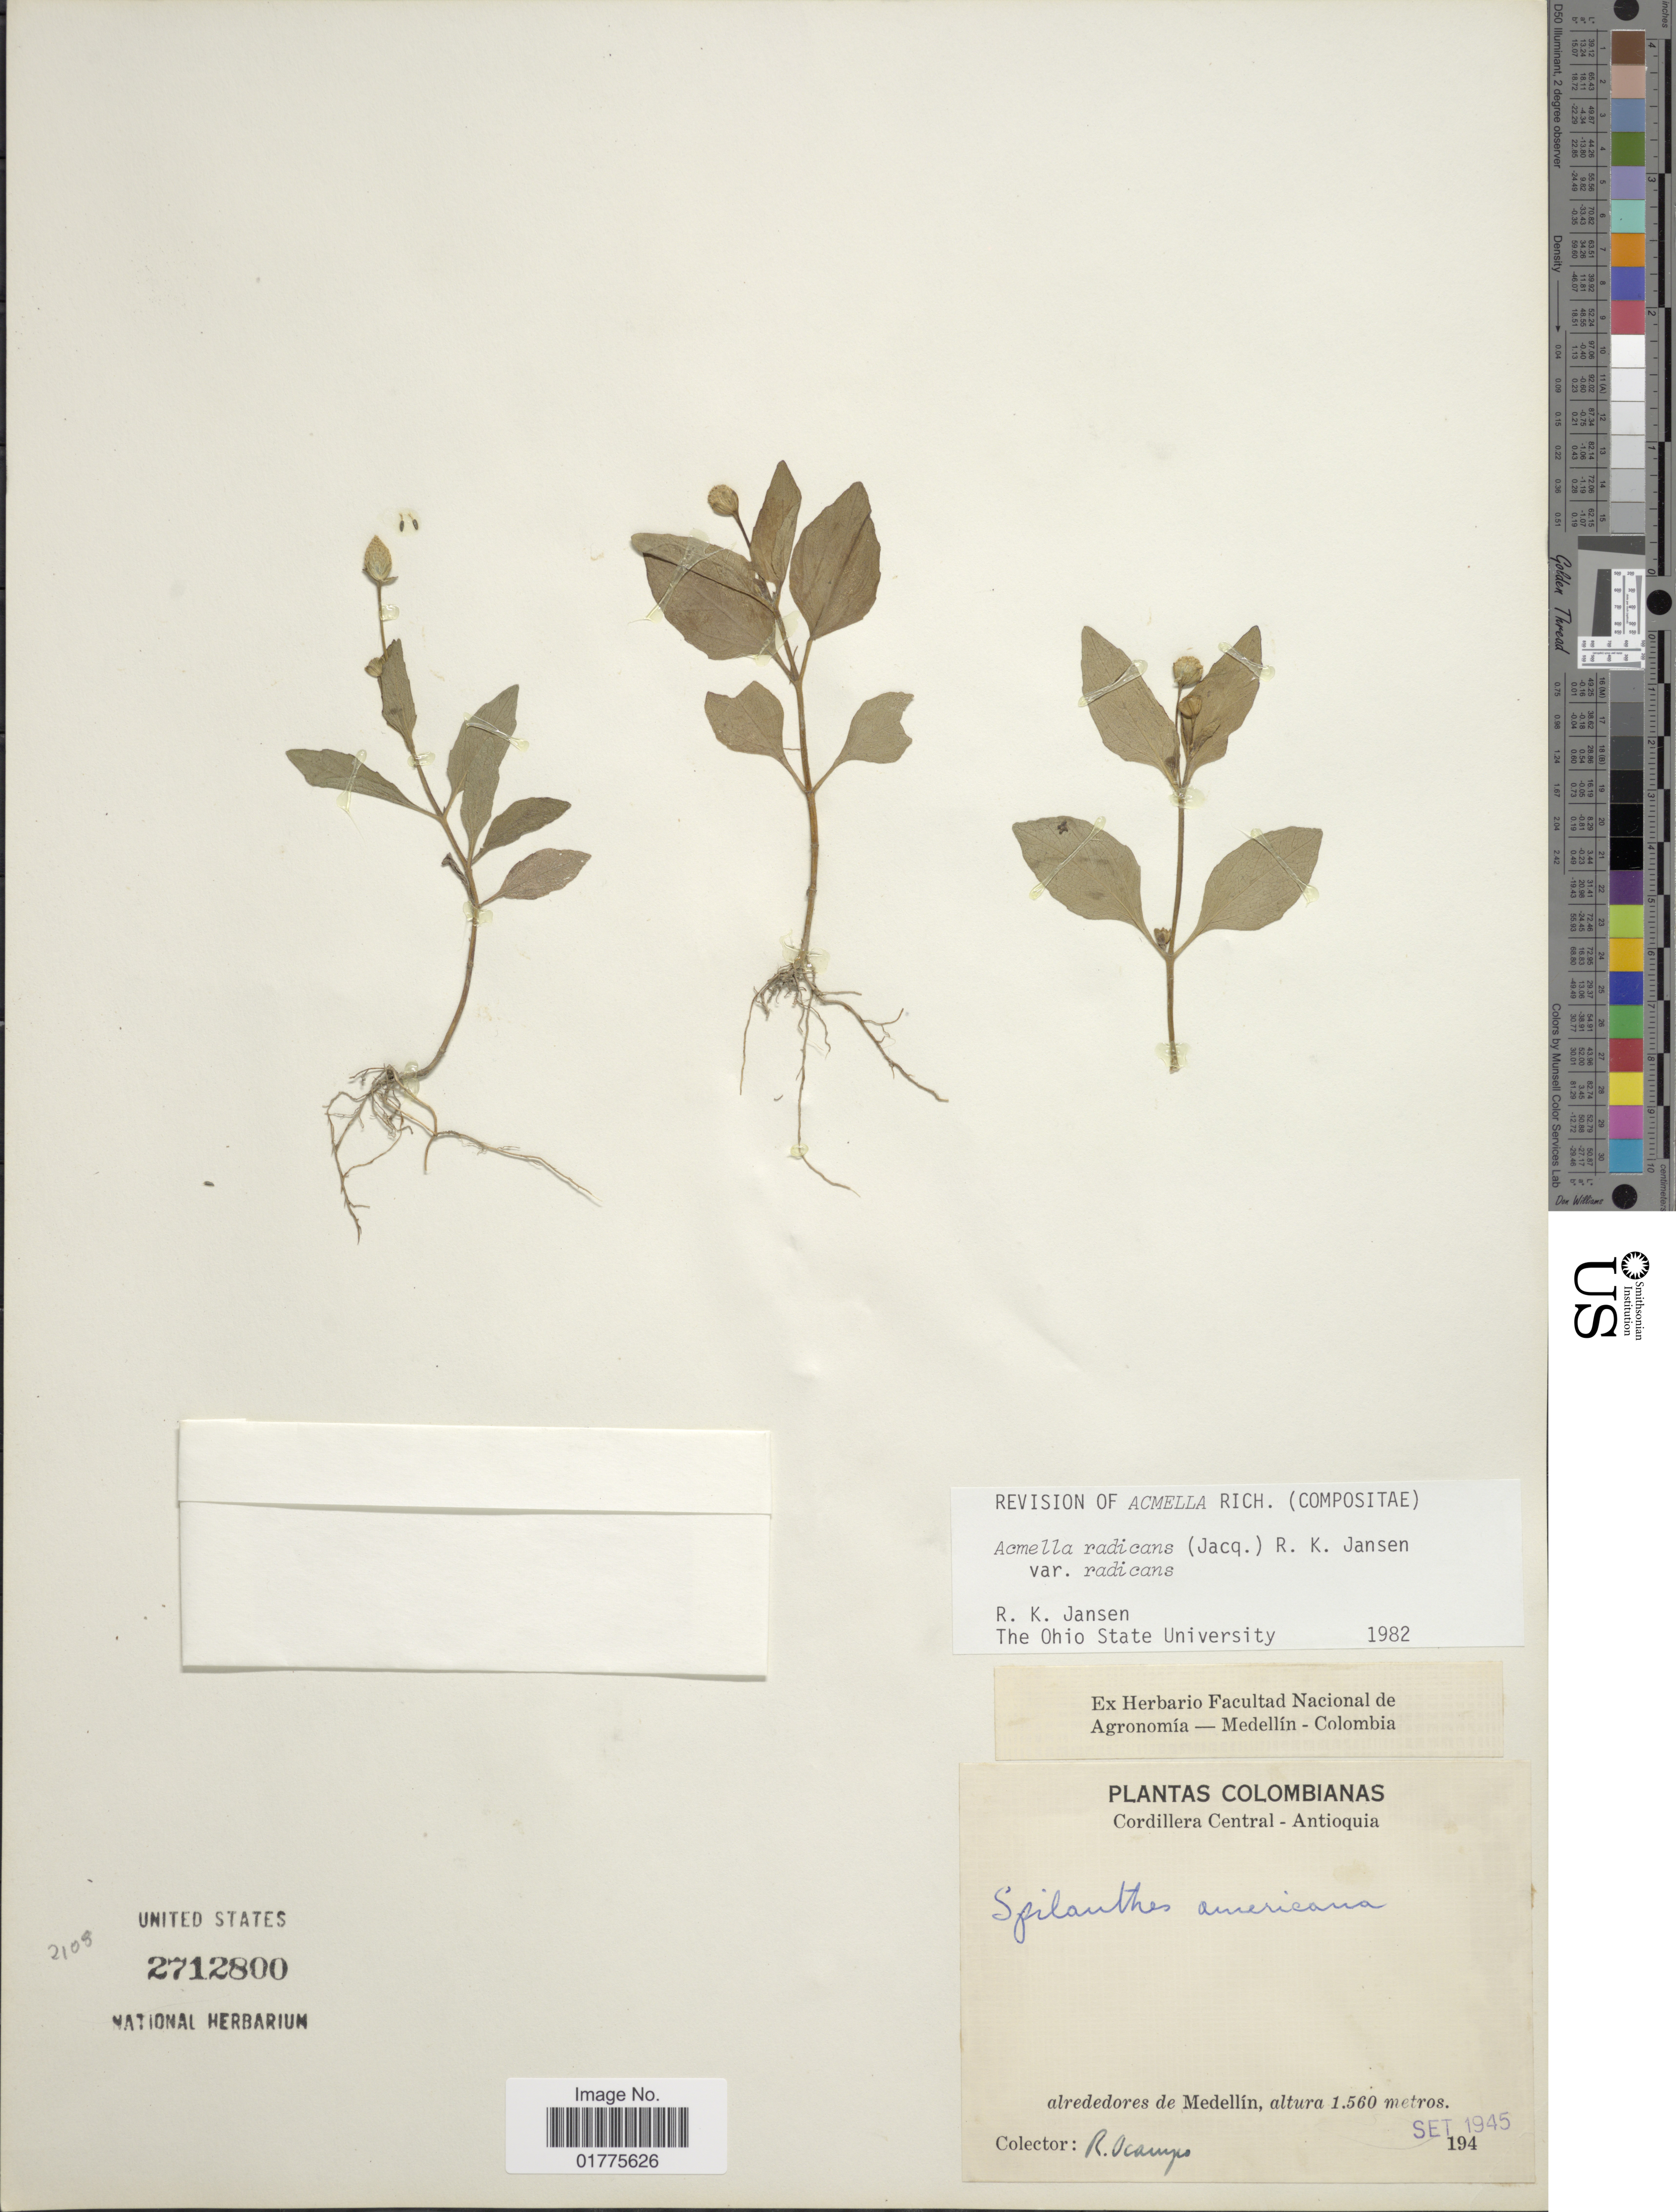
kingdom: Plantae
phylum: Tracheophyta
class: Magnoliopsida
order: Asterales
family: Asteraceae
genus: Acmella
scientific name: Acmella radicans var. radicans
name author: (Jacq.) R.K. Jansen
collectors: R. Ocanyo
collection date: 1945-09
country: Colombia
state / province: Antioquia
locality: Cordillera Central, alrededores de Medellin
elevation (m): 1560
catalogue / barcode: US 2712800